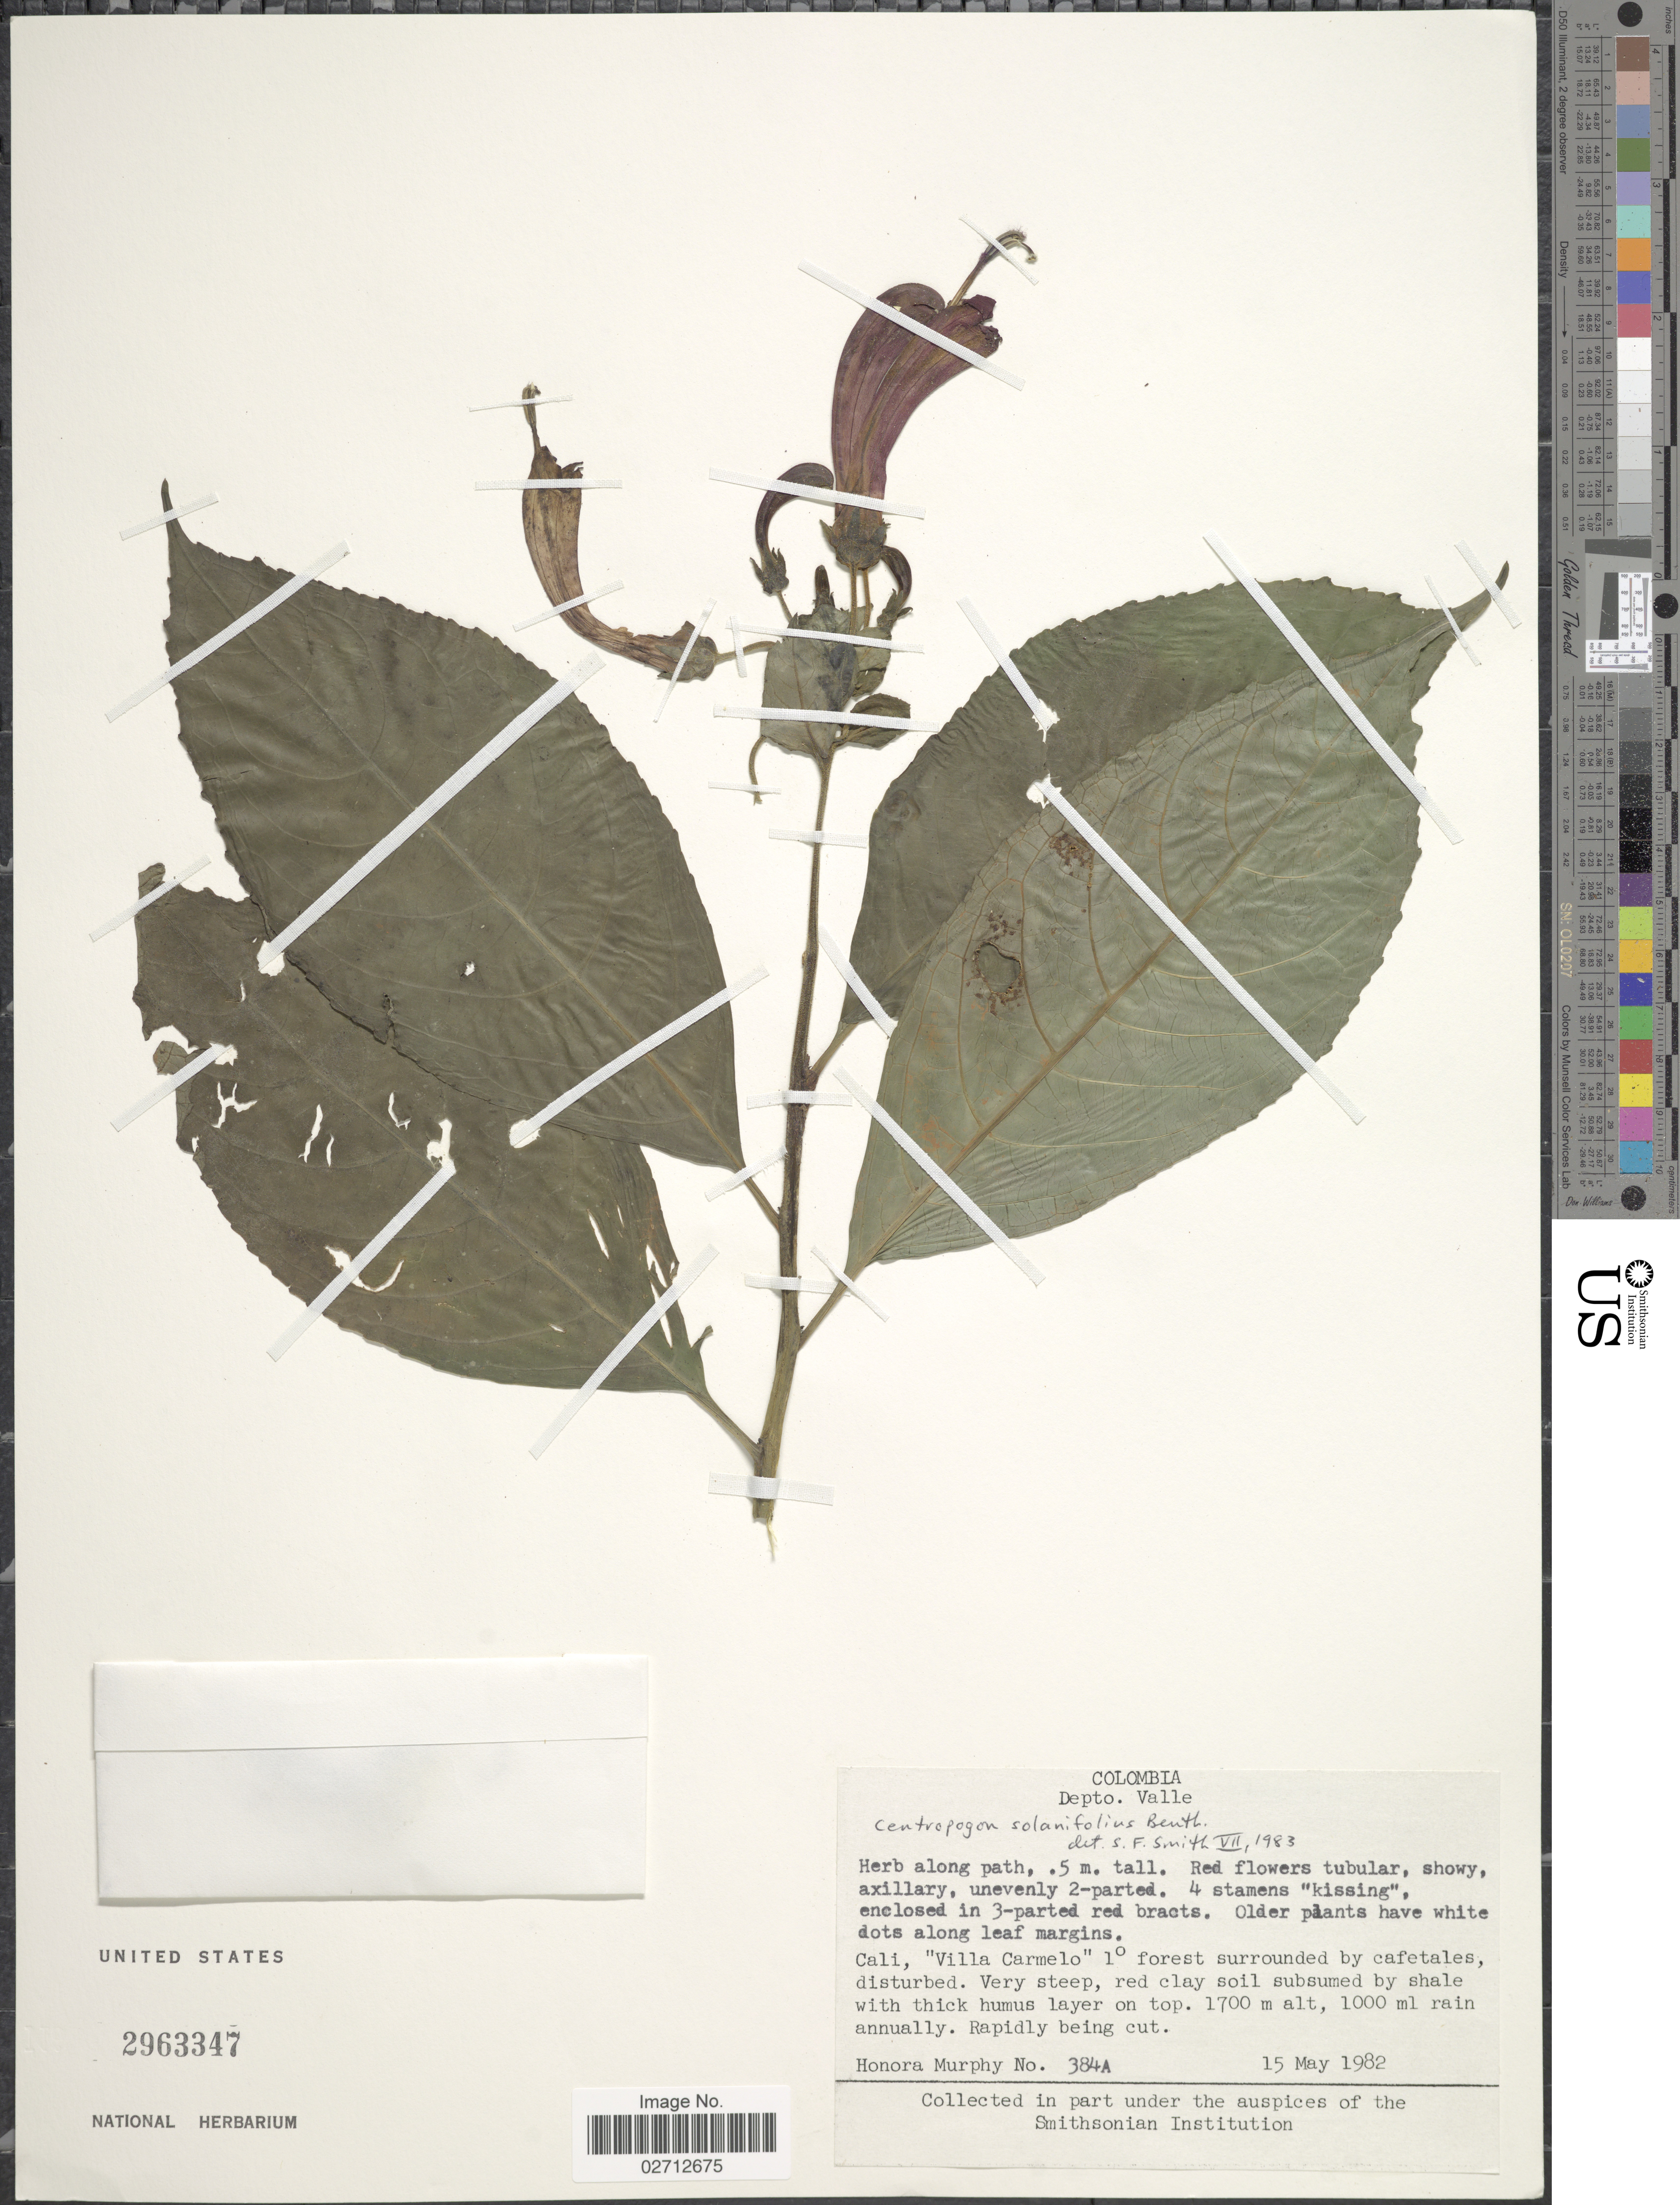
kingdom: Plantae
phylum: Tracheophyta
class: Magnoliopsida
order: Asterales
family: Campanulaceae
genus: Centropogon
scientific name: Centropogon solanifolius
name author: Benth.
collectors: H. Murphy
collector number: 384A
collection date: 1982-05-15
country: Colombia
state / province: Valle del Cauca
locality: Depto. Valle, Cali, 'Villa Carmelo' 1° forest surrounded by cafetales, disturbed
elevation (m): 1700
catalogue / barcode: US 2963347